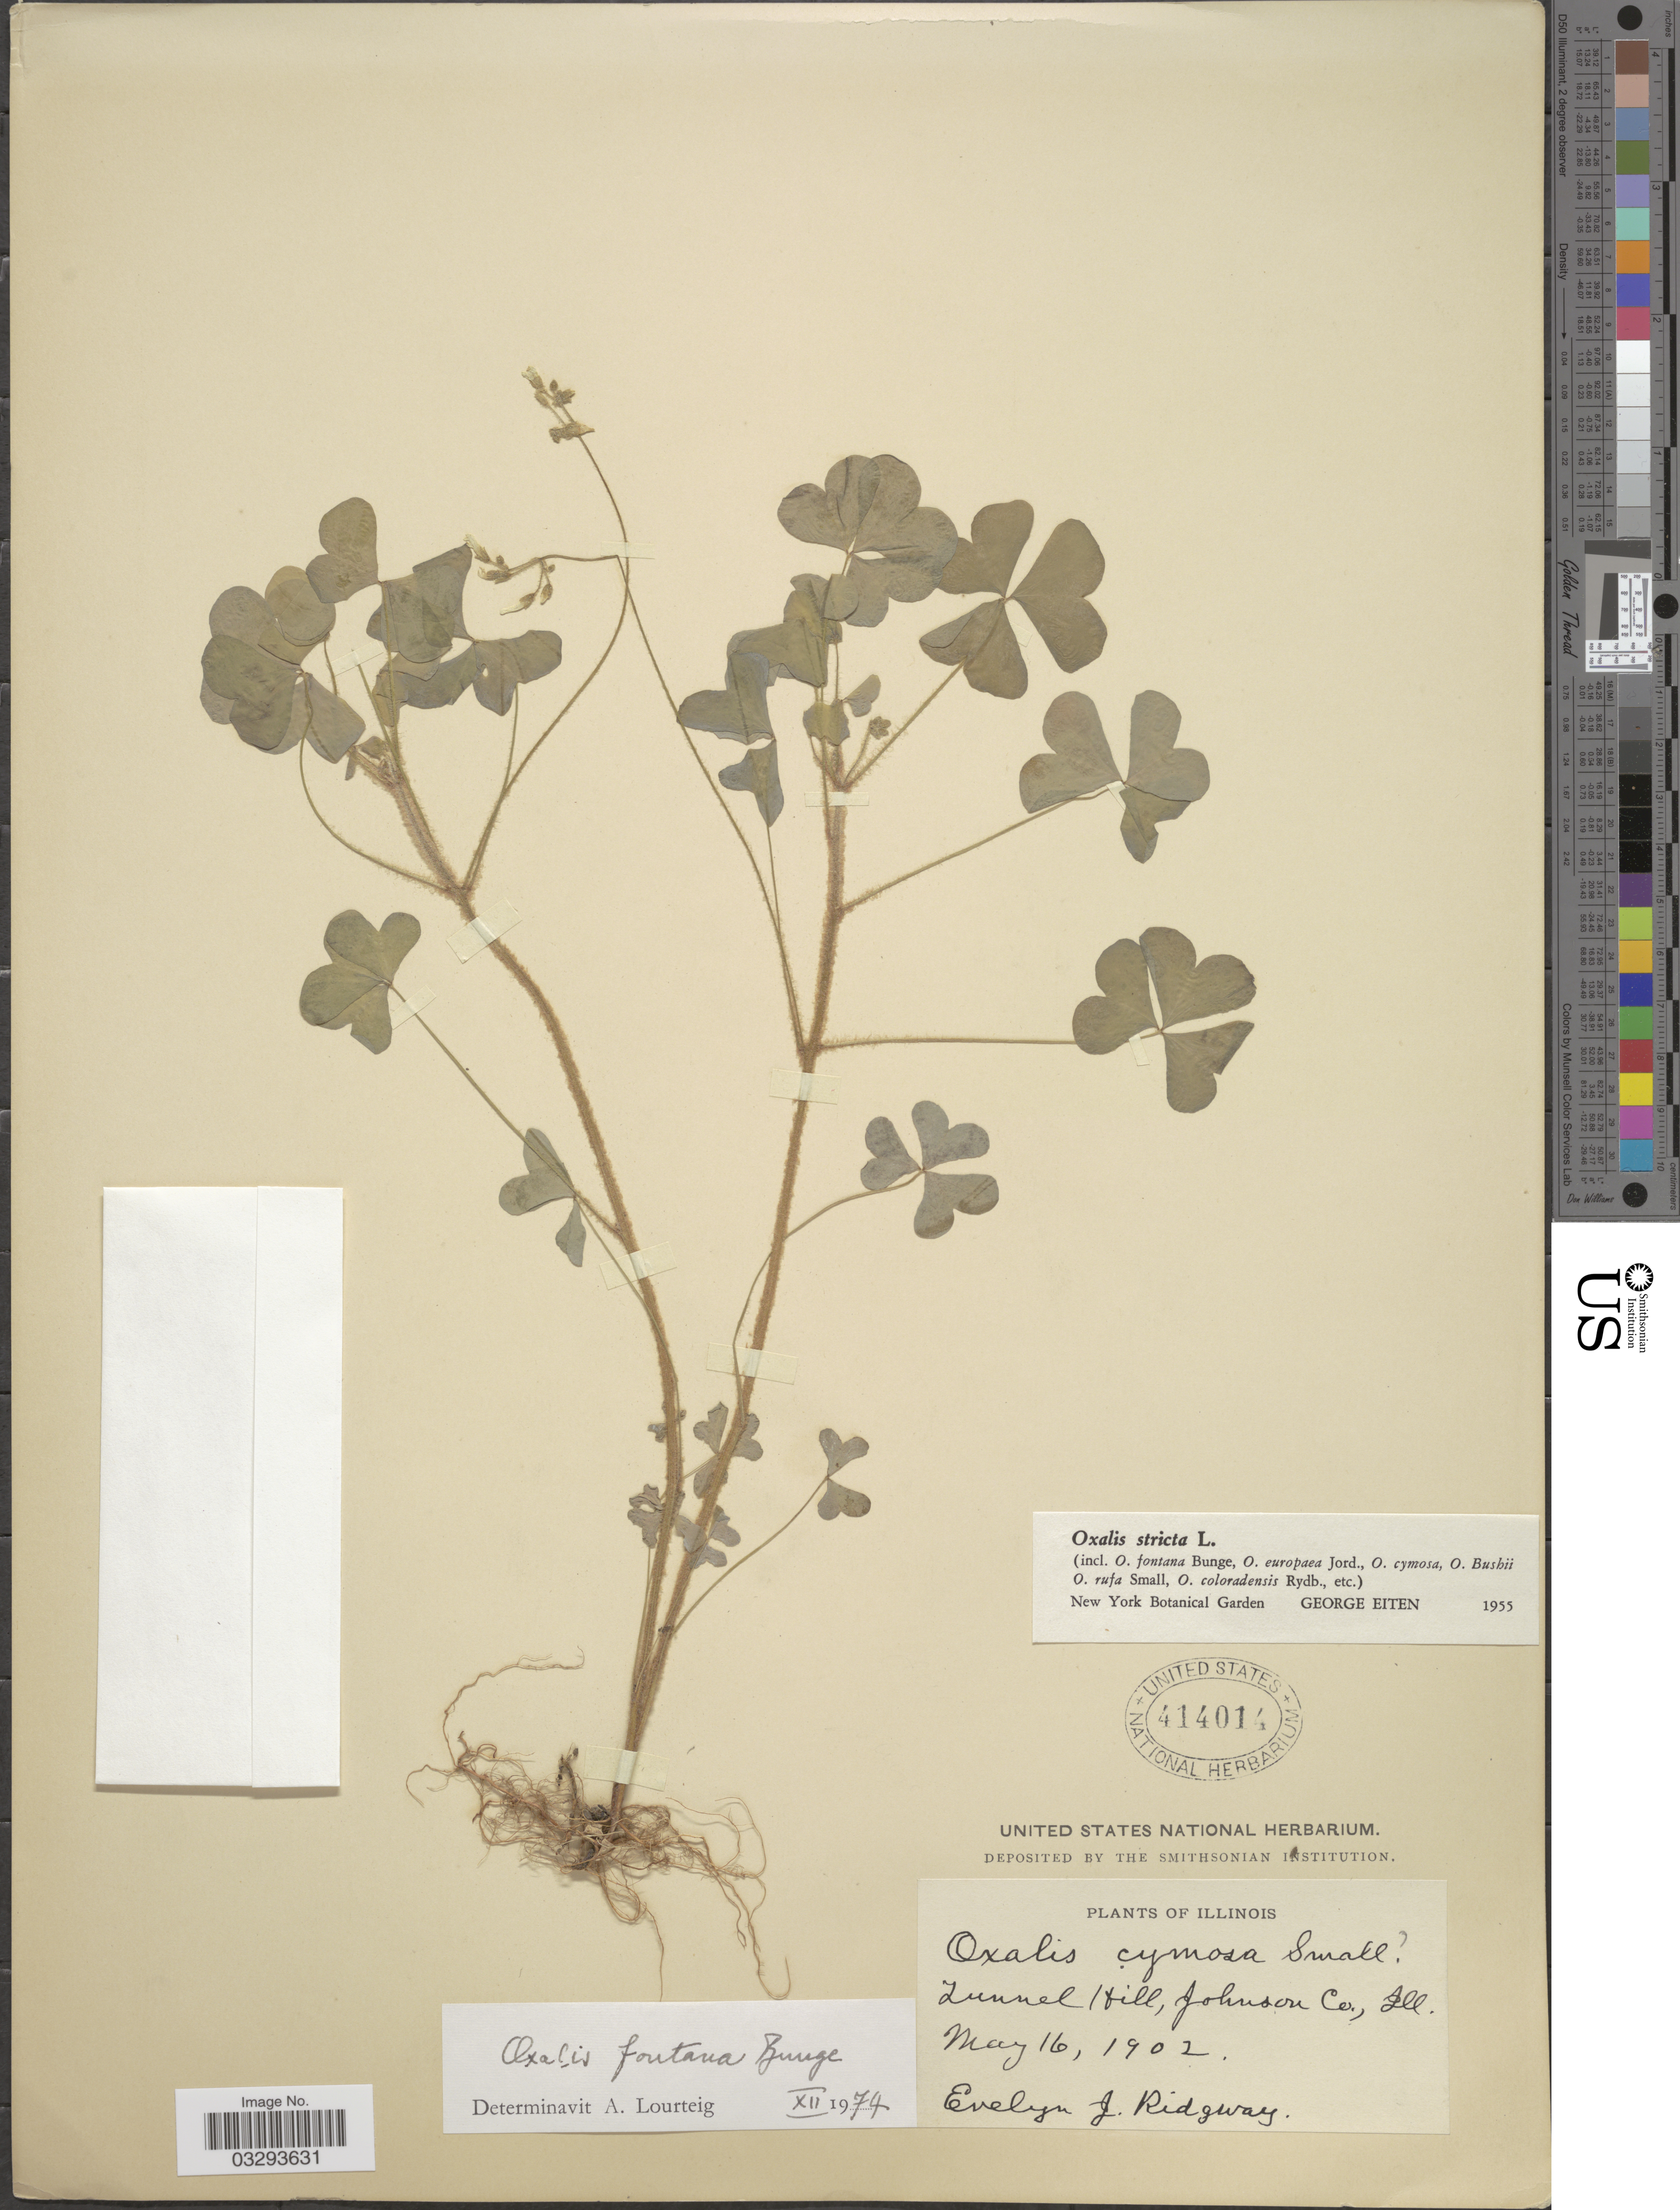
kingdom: Plantae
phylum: Tracheophyta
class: Magnoliopsida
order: Oxalidales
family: Oxalidaceae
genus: Oxalis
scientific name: Oxalis fontana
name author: Bunge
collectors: E. Ridgway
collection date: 1902-05-16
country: United States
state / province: Illinois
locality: Tunnel Hill, Johnson Co.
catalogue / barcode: US 414014